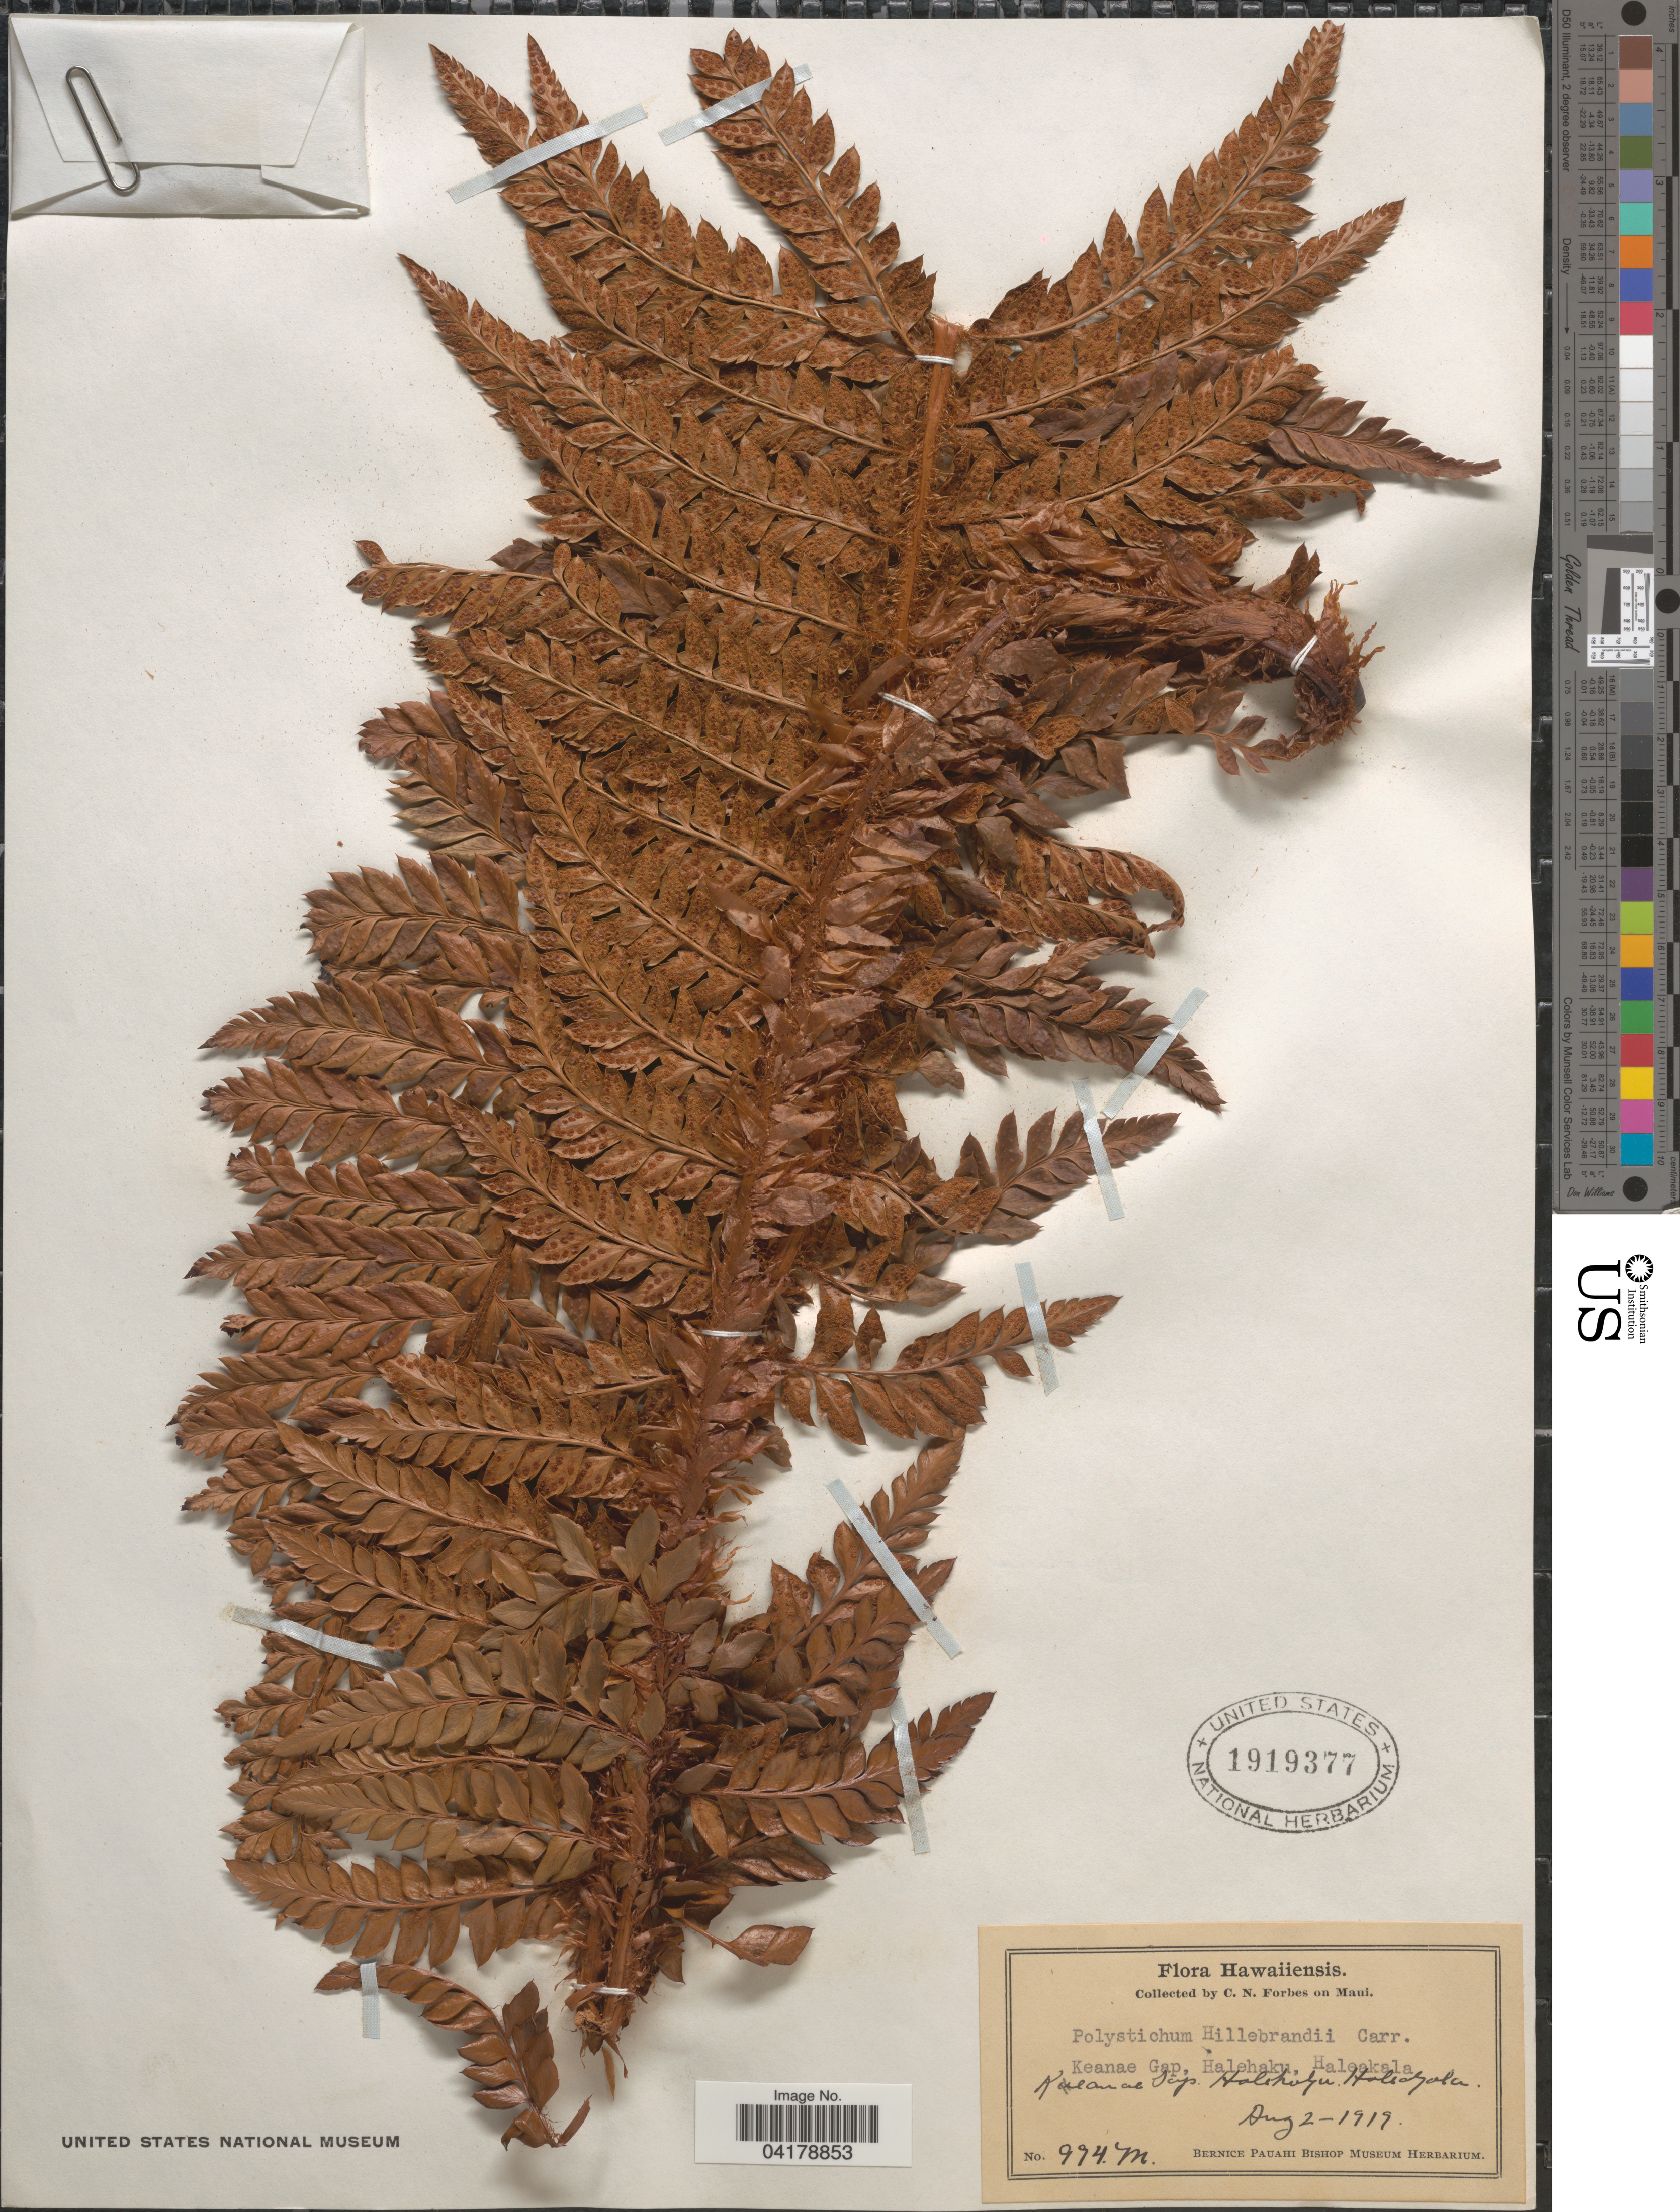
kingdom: Plantae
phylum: Tracheophyta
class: Polypodiopsida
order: Polypodiales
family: Dryopteridaceae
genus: Polystichum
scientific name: Polystichum hillebrandii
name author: Carruth.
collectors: C. N. Forbes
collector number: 994M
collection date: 1919-08-02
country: United States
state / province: Hawaii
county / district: Maui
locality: Maui. Keanae Gap, Halehaku, Haleakala.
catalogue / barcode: US 1919377